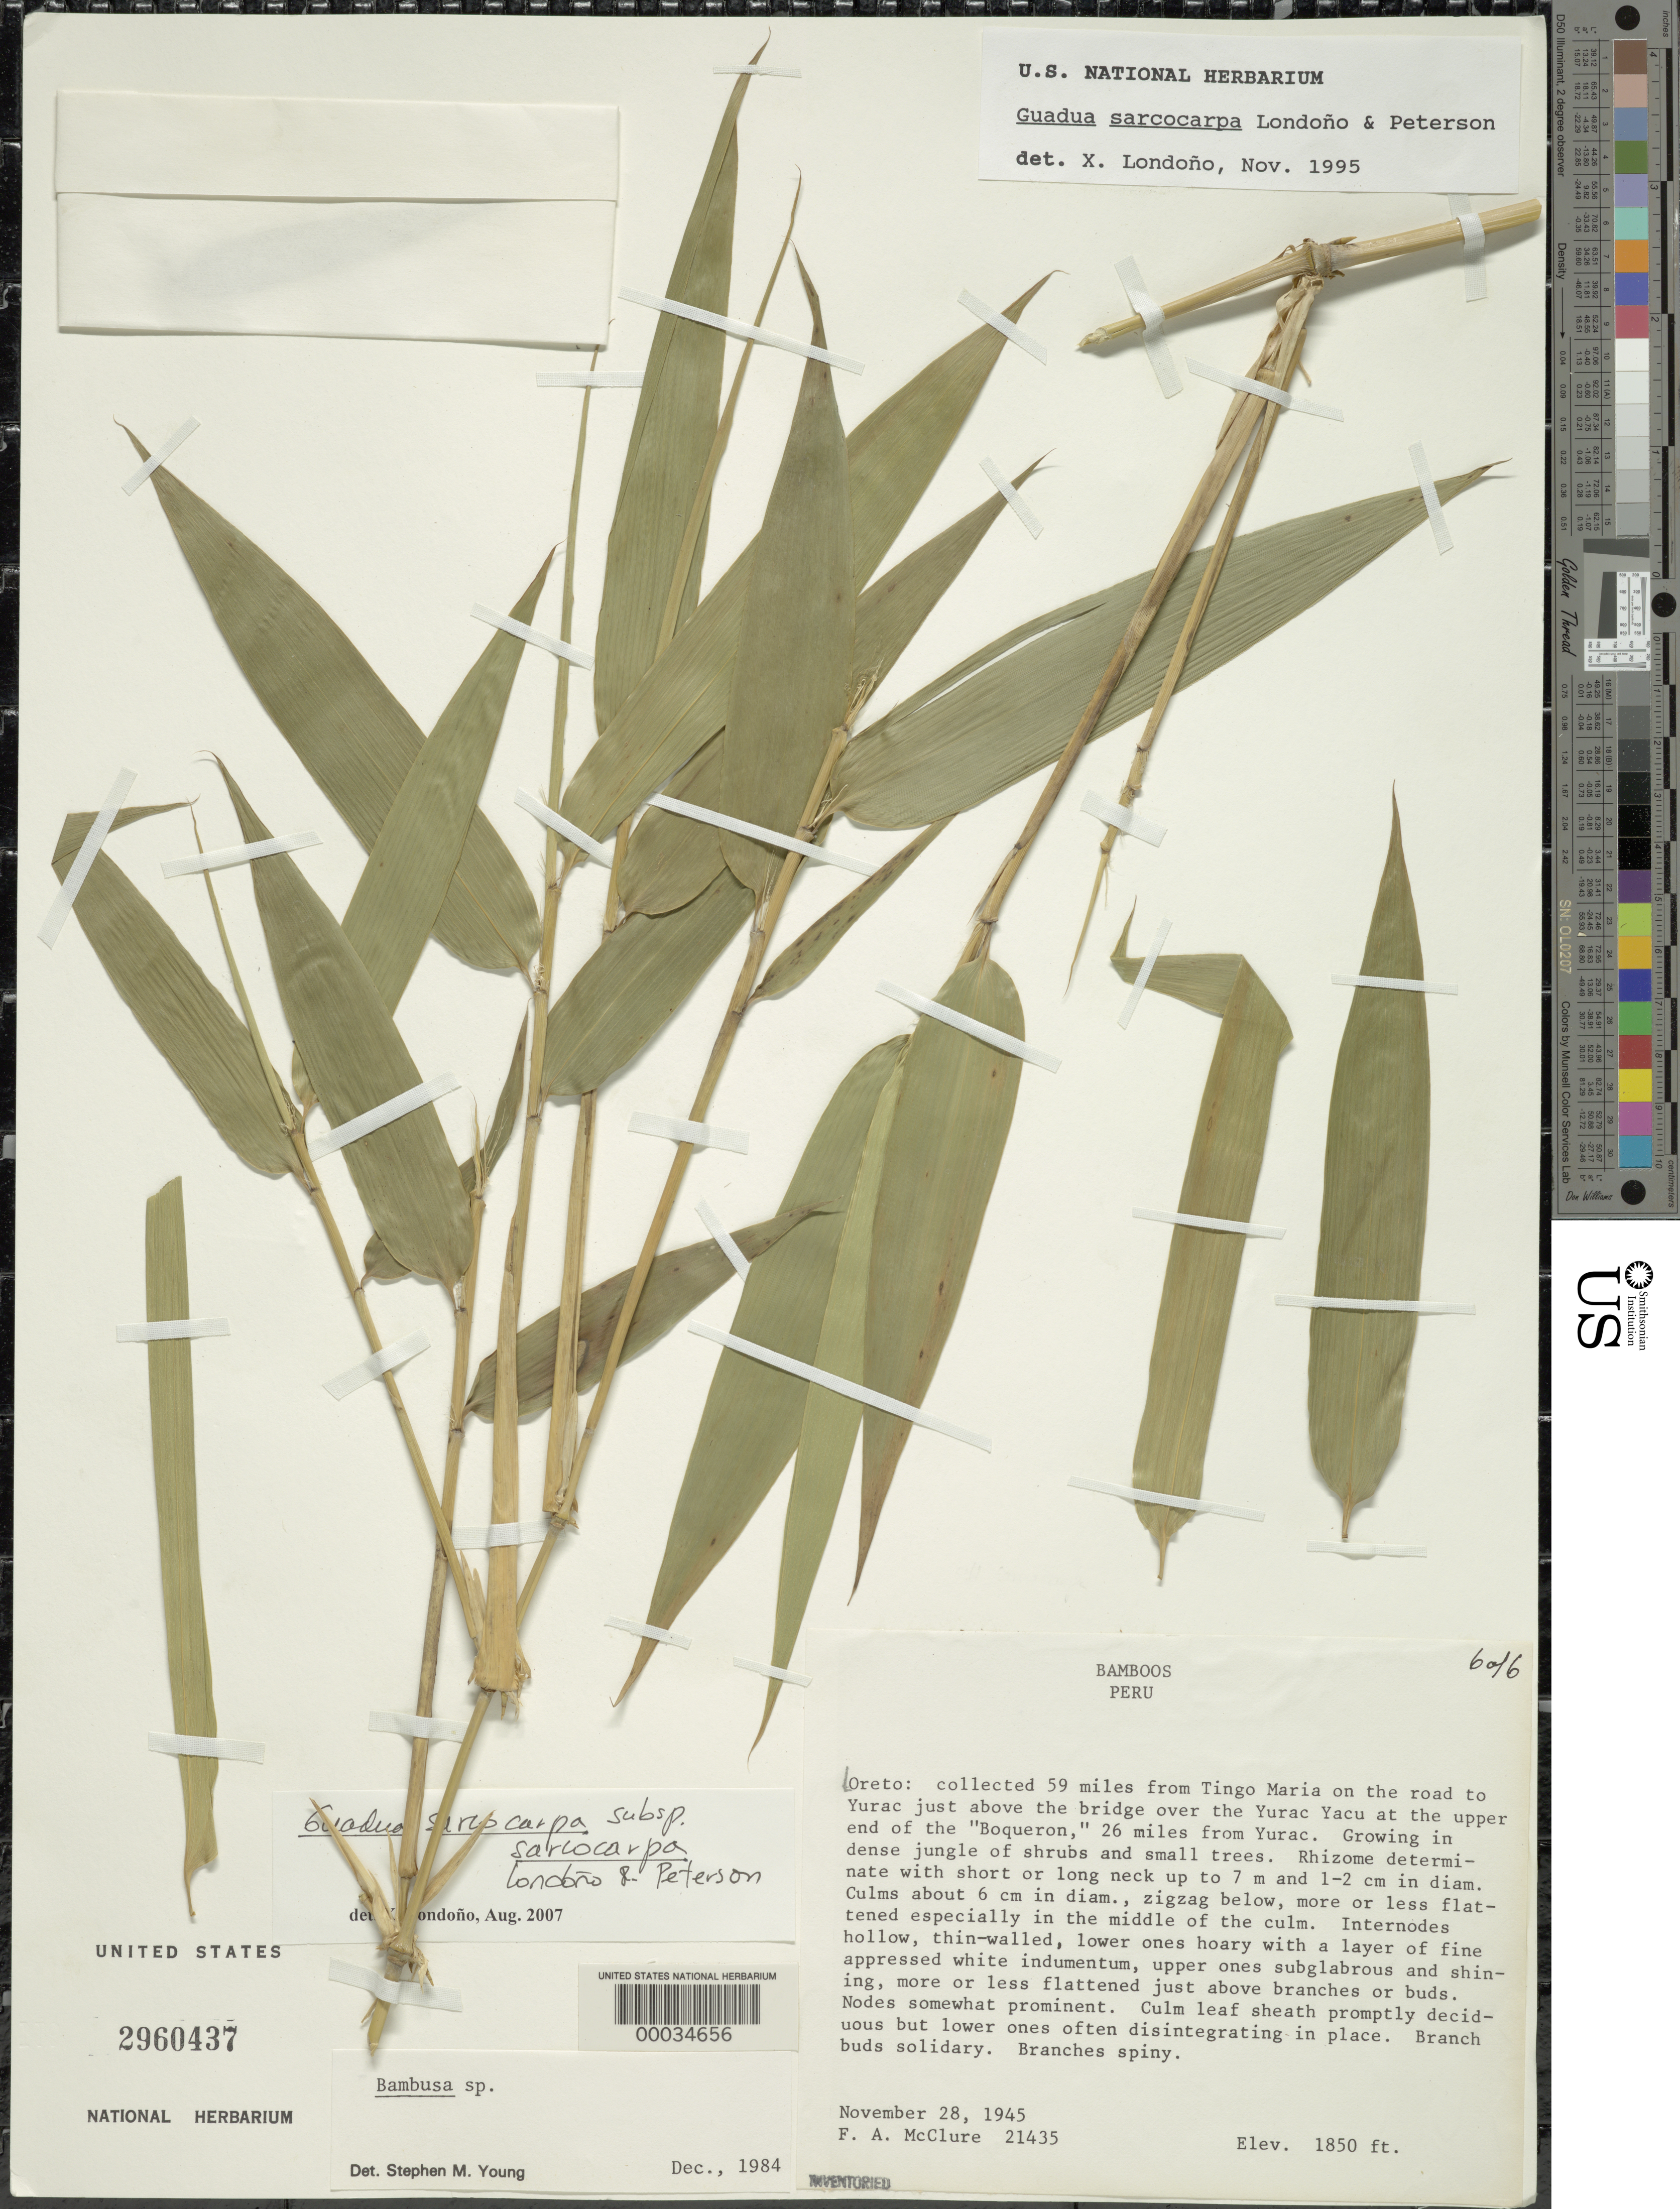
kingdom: Plantae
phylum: Tracheophyta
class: Liliopsida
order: Poales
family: Poaceae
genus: Guadua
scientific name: Guadua sarcocarpa subsp. sarcocarpa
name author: Londoño & P.M. Peterson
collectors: F. A. McClure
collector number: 21435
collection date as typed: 28 Nov 1945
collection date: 1945-11-28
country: Peru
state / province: Loreto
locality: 59 mi from tingo maria on the road to yurac just above the bridge over the bridge over the yurac yacu, 26 mi from yurac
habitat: Dense jungle of shrubs and small trees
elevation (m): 564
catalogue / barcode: US 2960437